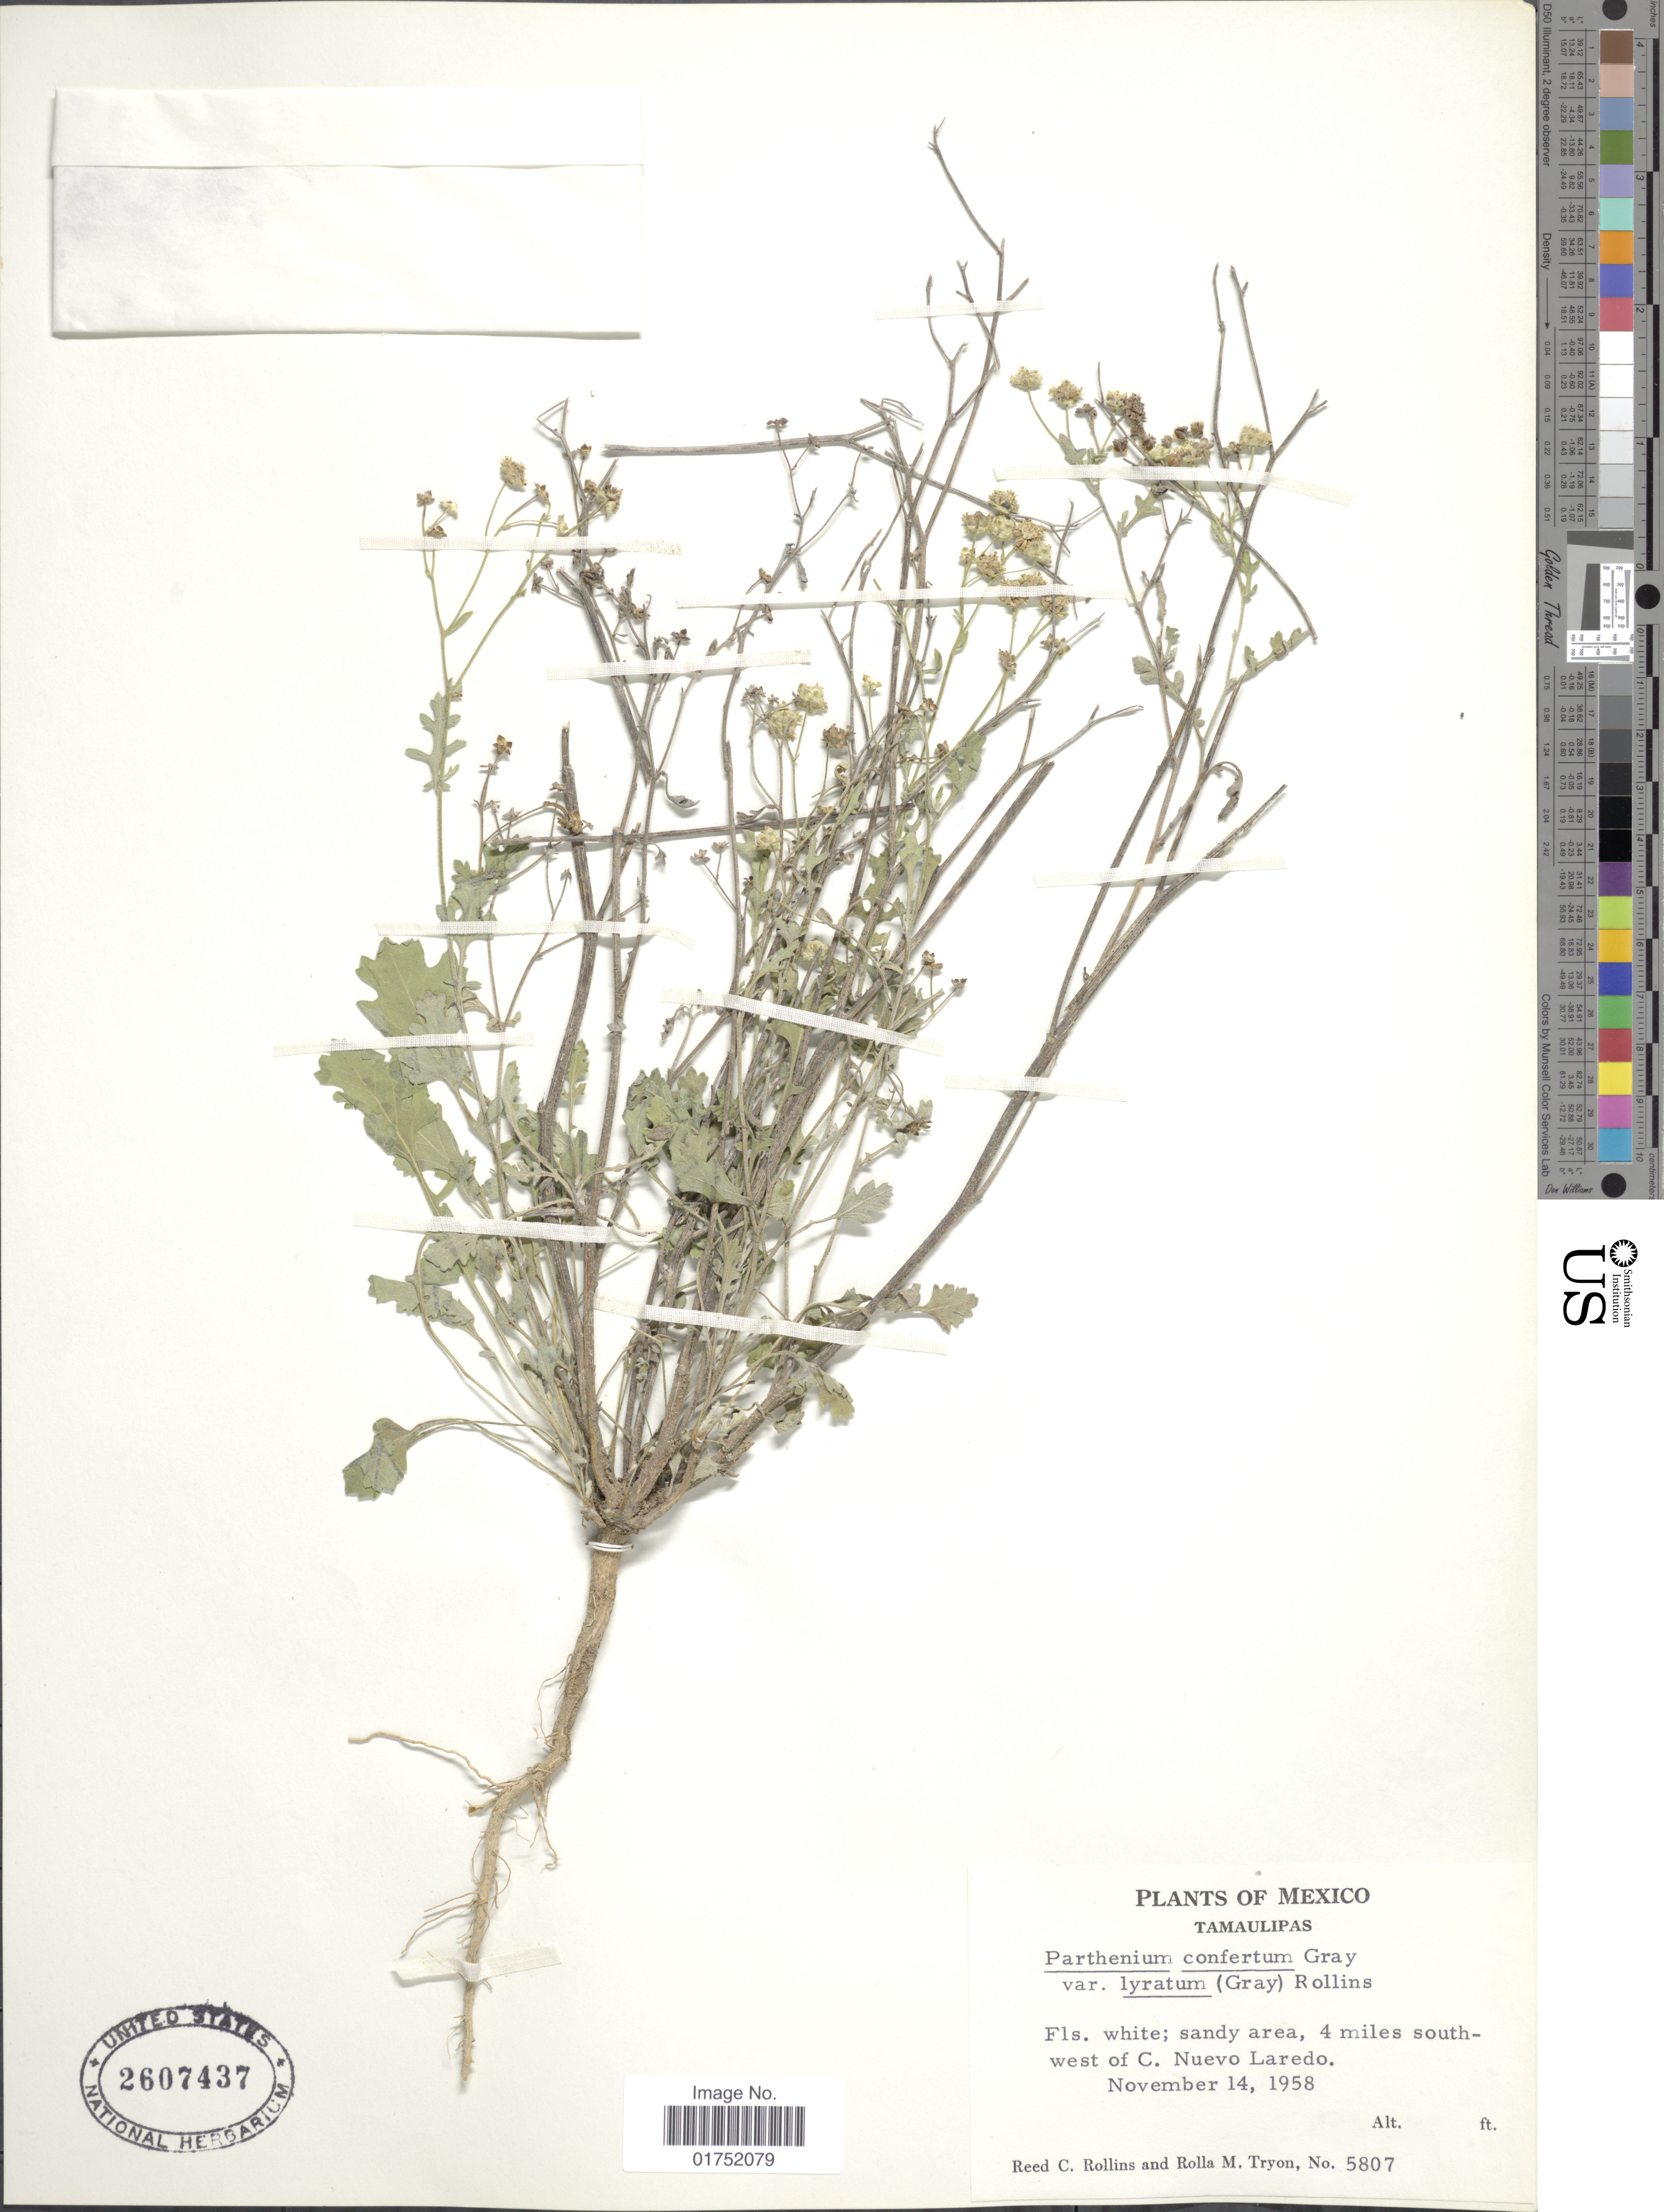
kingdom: Plantae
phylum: Tracheophyta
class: Magnoliopsida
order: Asterales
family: Asteraceae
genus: Parthenium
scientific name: Parthenium confertum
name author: A. Gray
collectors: R. C. Rollins & R. M. Tryon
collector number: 5807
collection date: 1958-11-14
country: Mexico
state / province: Tamaulipas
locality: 4 miles southwest of C. Nuevo Laredo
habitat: sandy area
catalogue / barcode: US 2607437